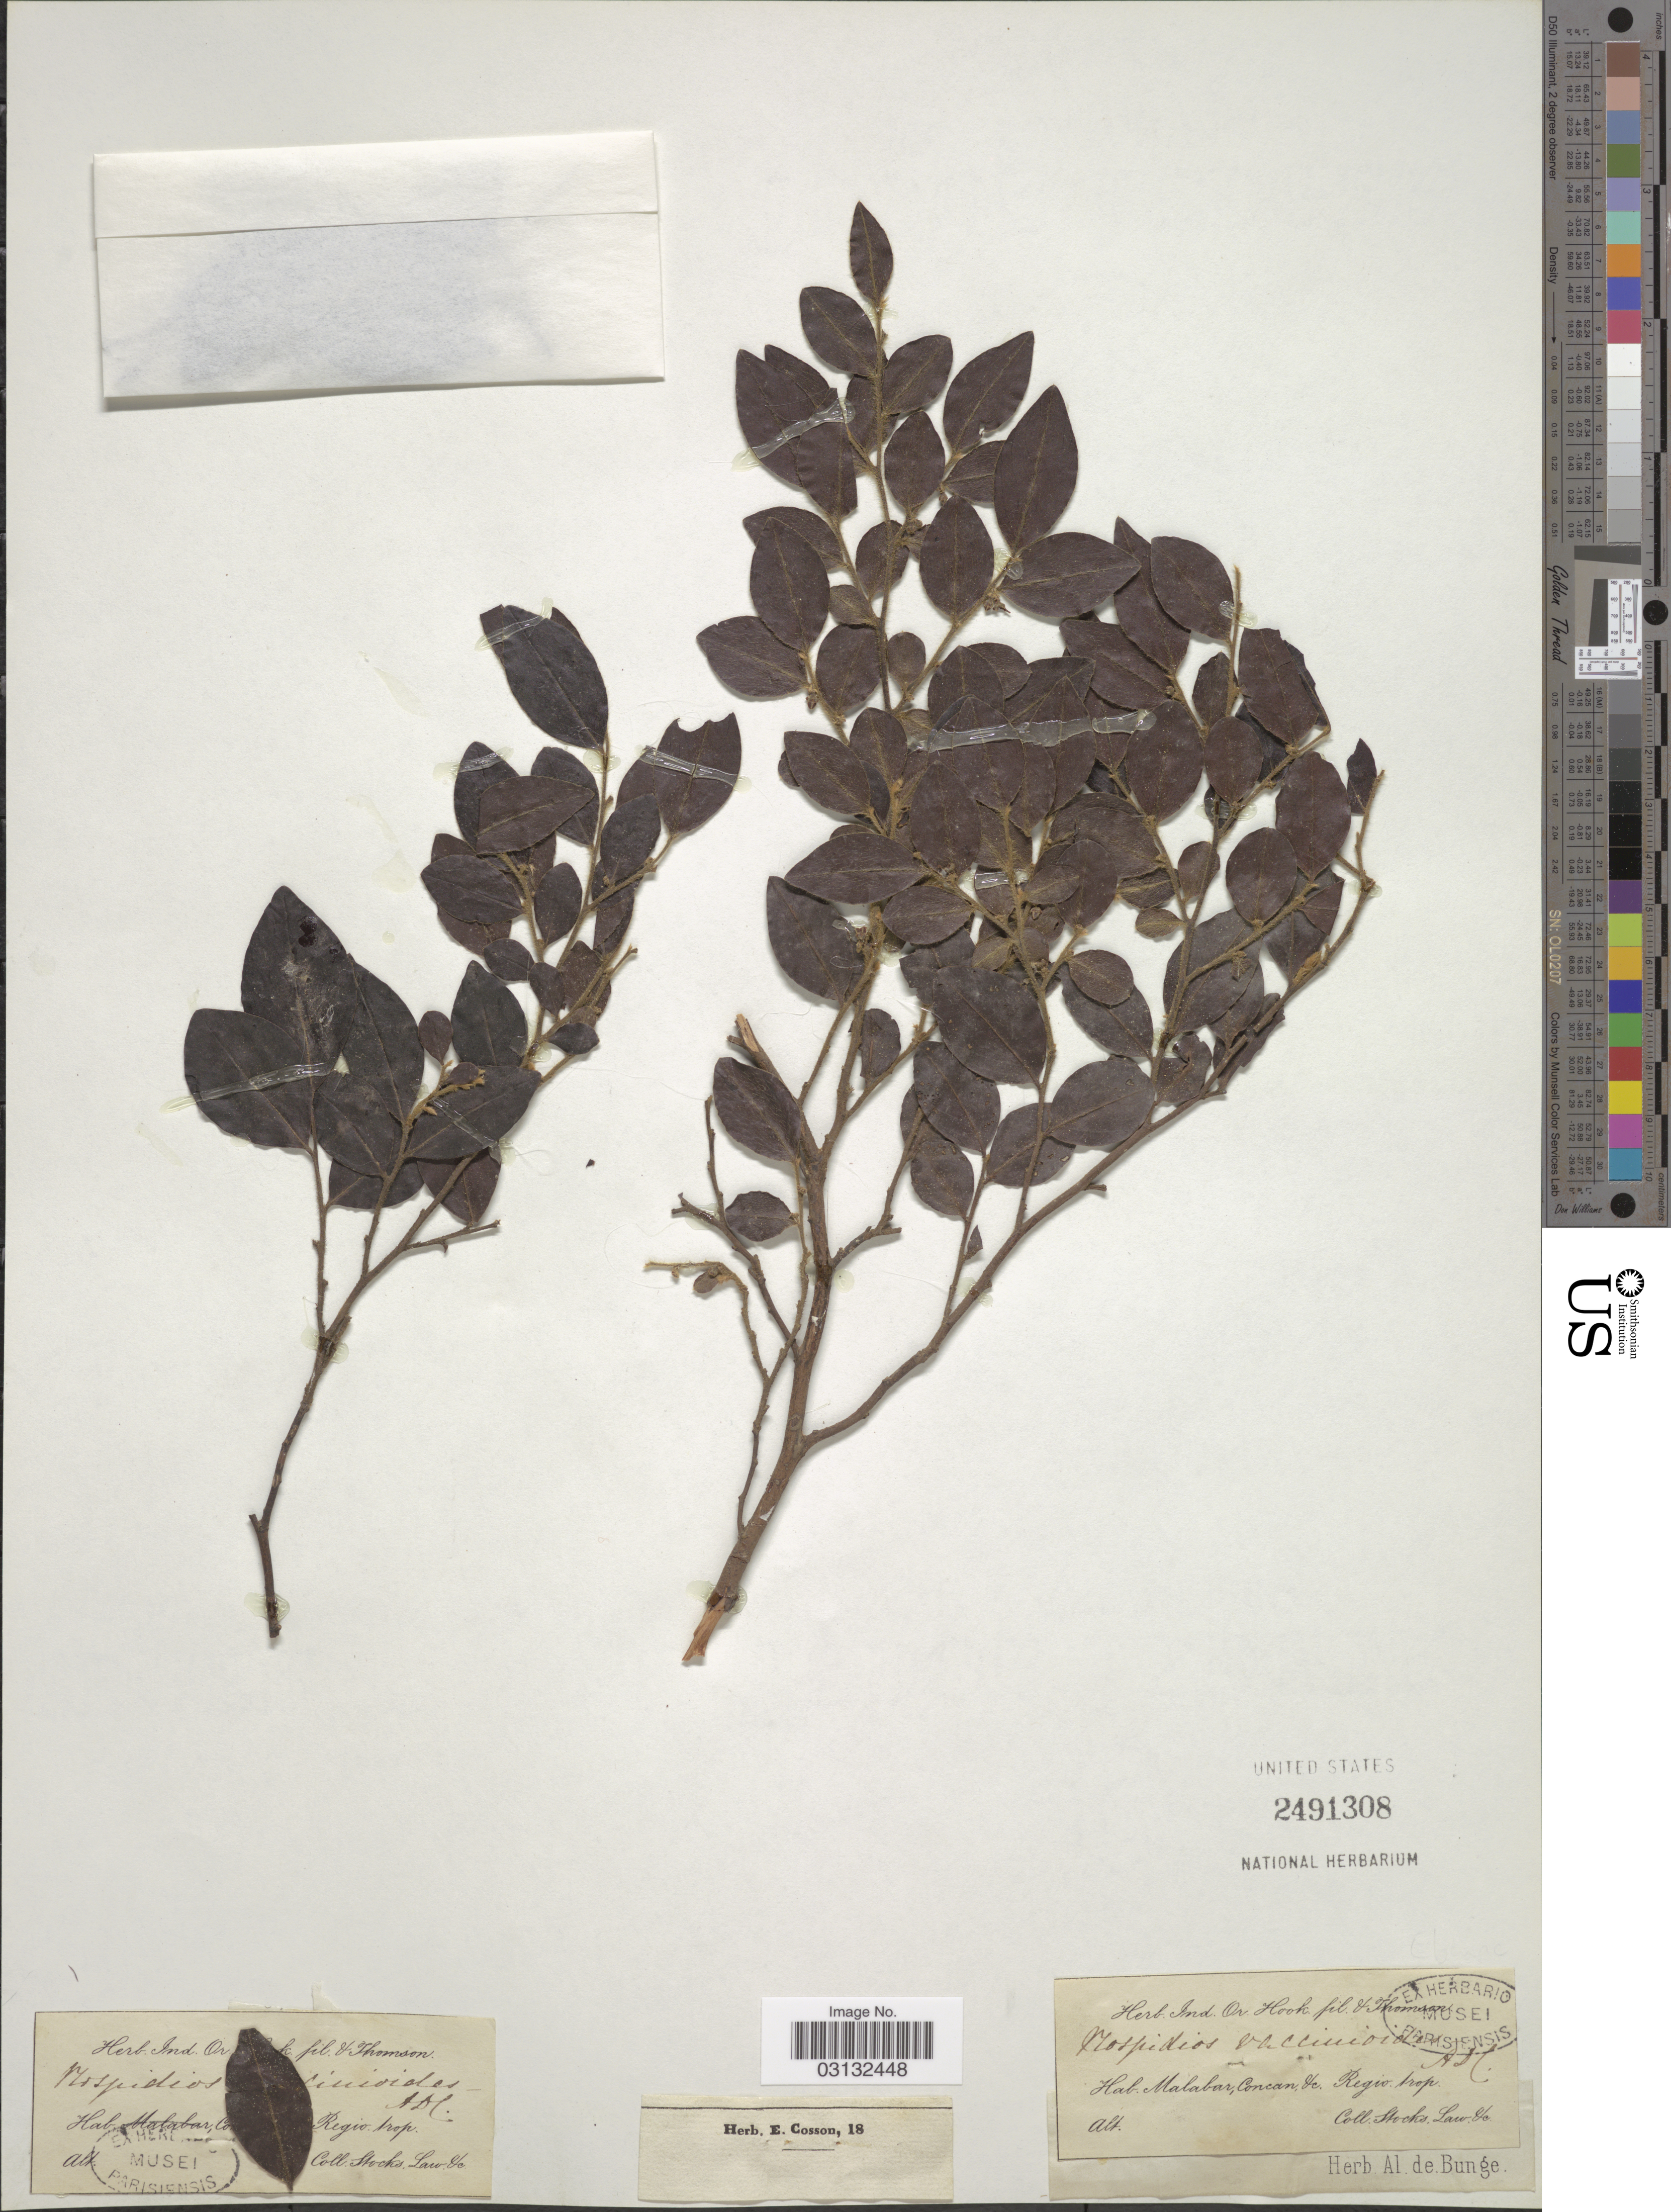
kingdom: Plantae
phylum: Tracheophyta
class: Magnoliopsida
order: Ericales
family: Ebenaceae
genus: Diospyros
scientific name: Diospyros vaccinioides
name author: Lindl.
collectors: J. Law & J. Stocks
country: India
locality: Malabar, Concan, &c. Regio trop.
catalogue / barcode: US 2491308